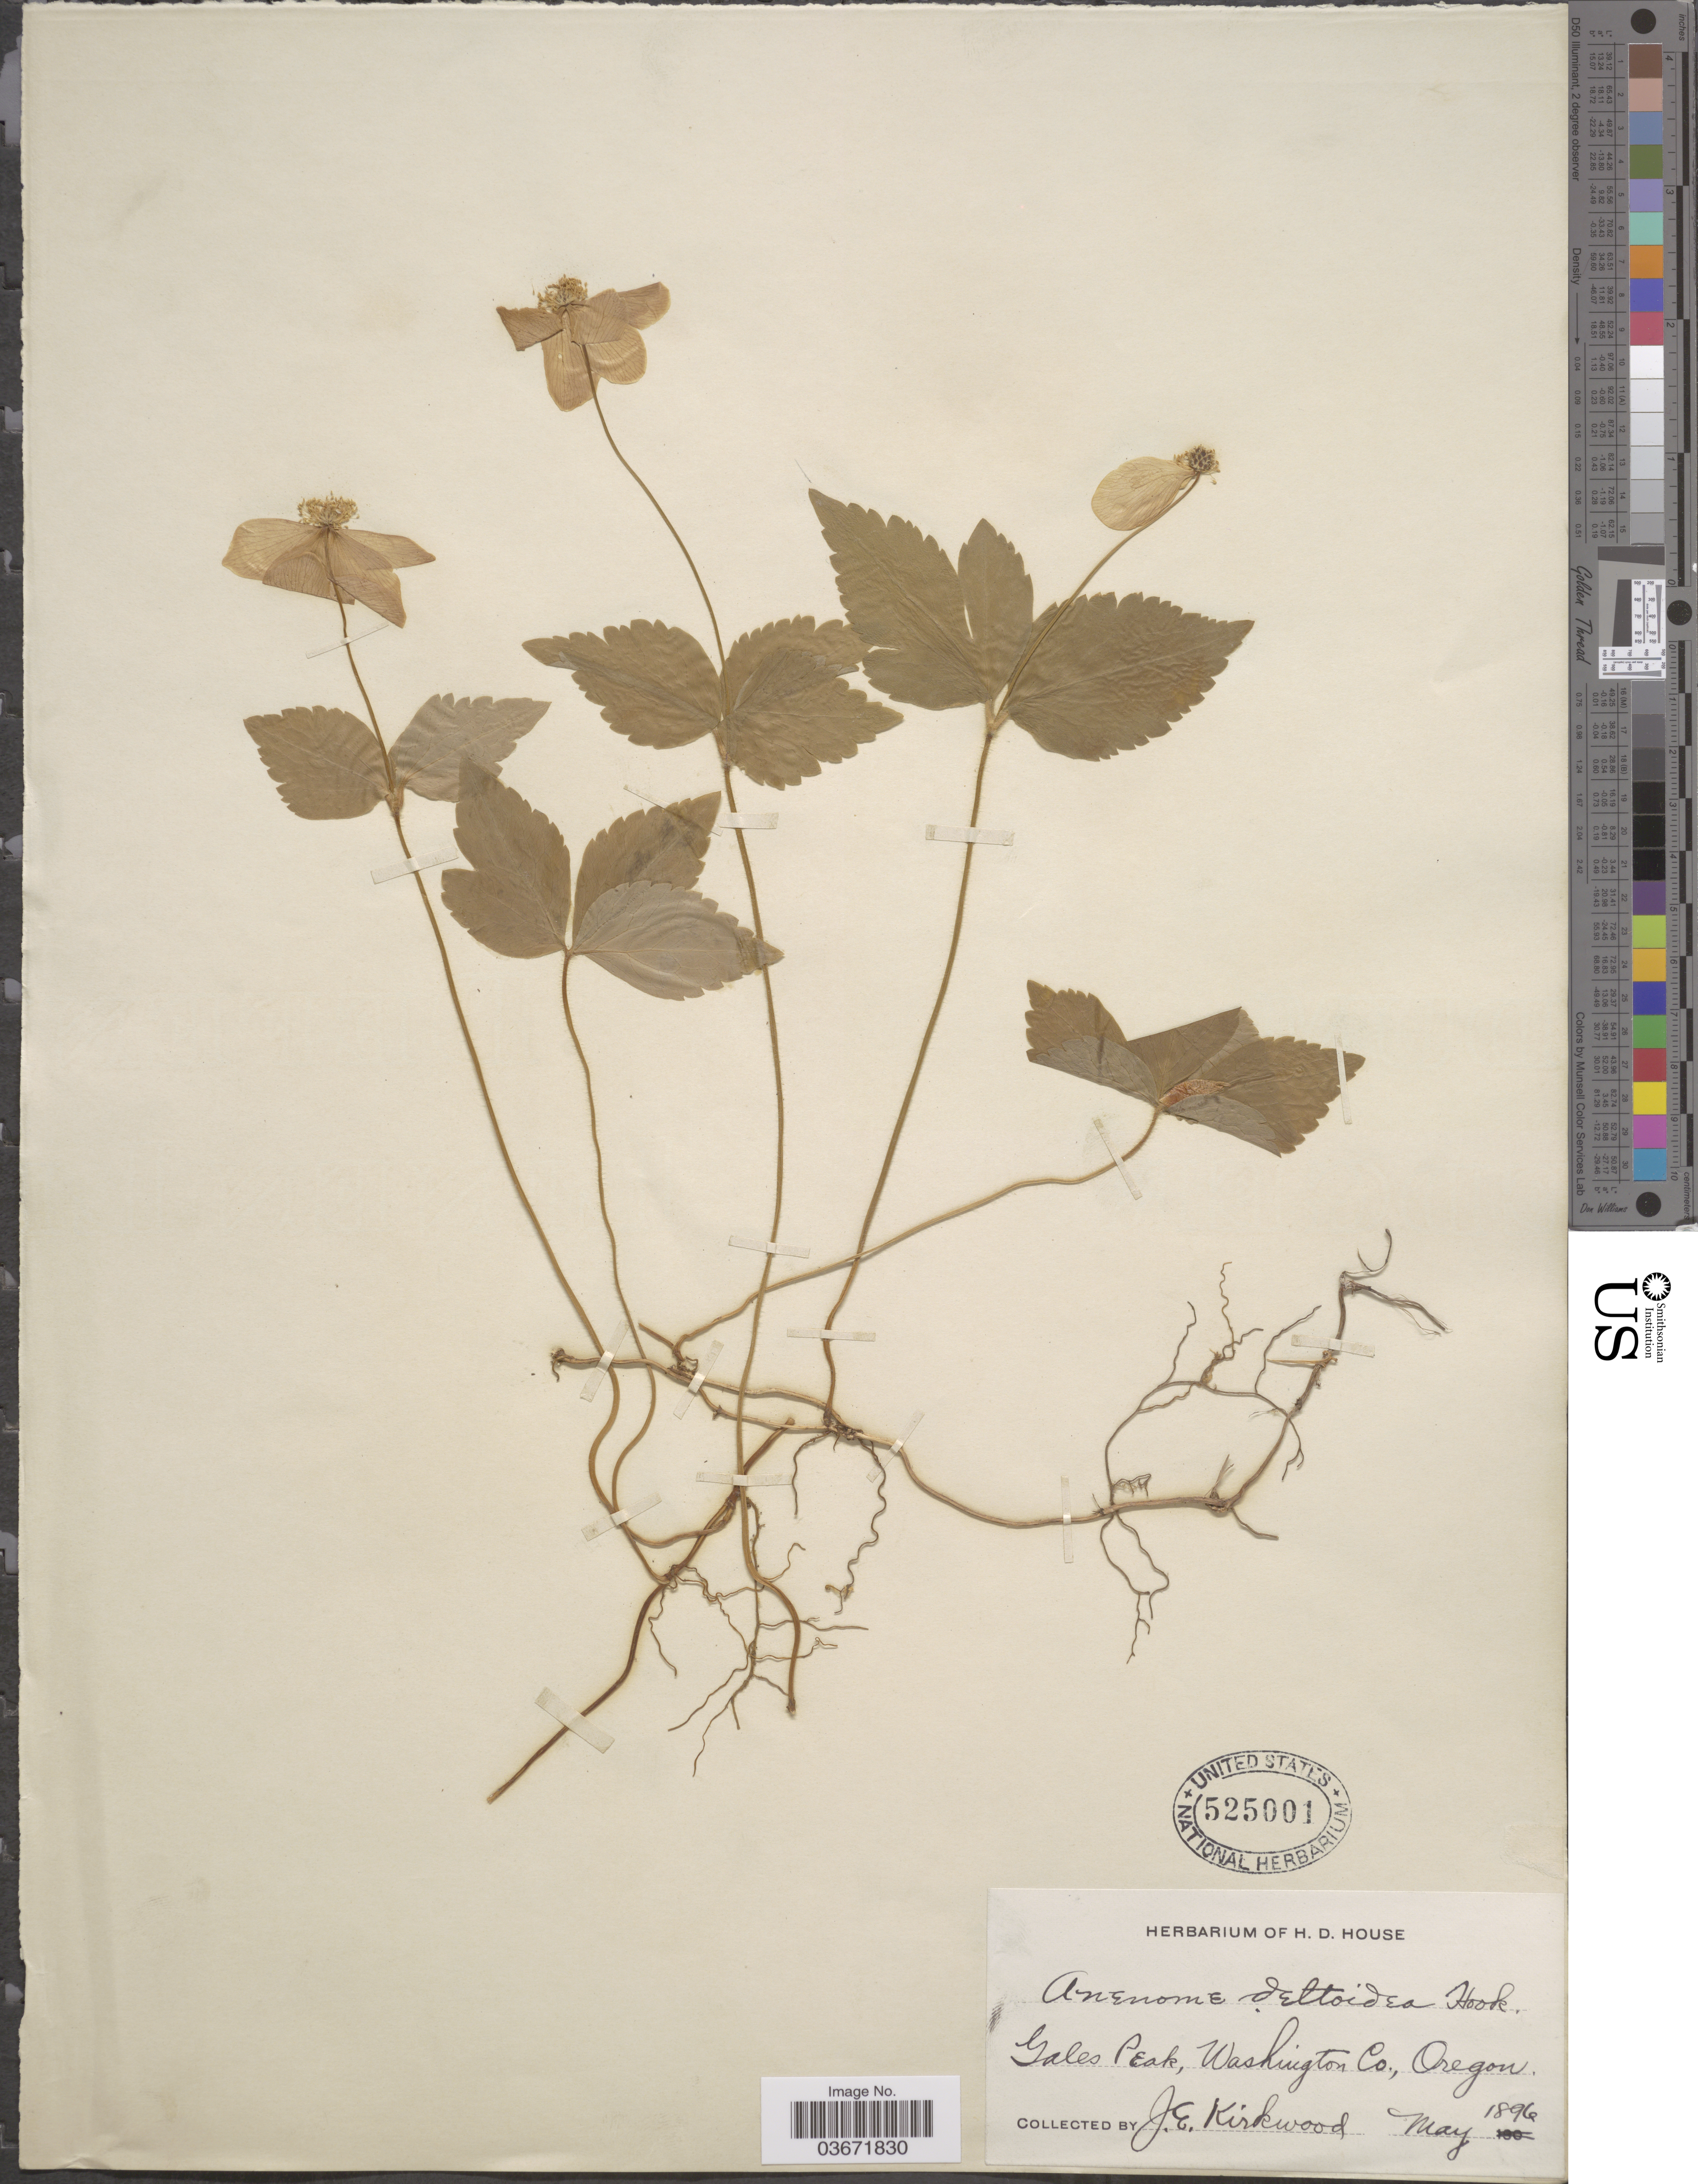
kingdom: Plantae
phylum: Tracheophyta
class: Magnoliopsida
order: Ranunculales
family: Ranunculaceae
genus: Anemone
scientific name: Anemone deltoidea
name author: Douglas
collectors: J. Kirkwood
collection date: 1896-05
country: United States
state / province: Oregon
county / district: Washington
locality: Gales Peak, Washington Co.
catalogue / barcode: US 525001